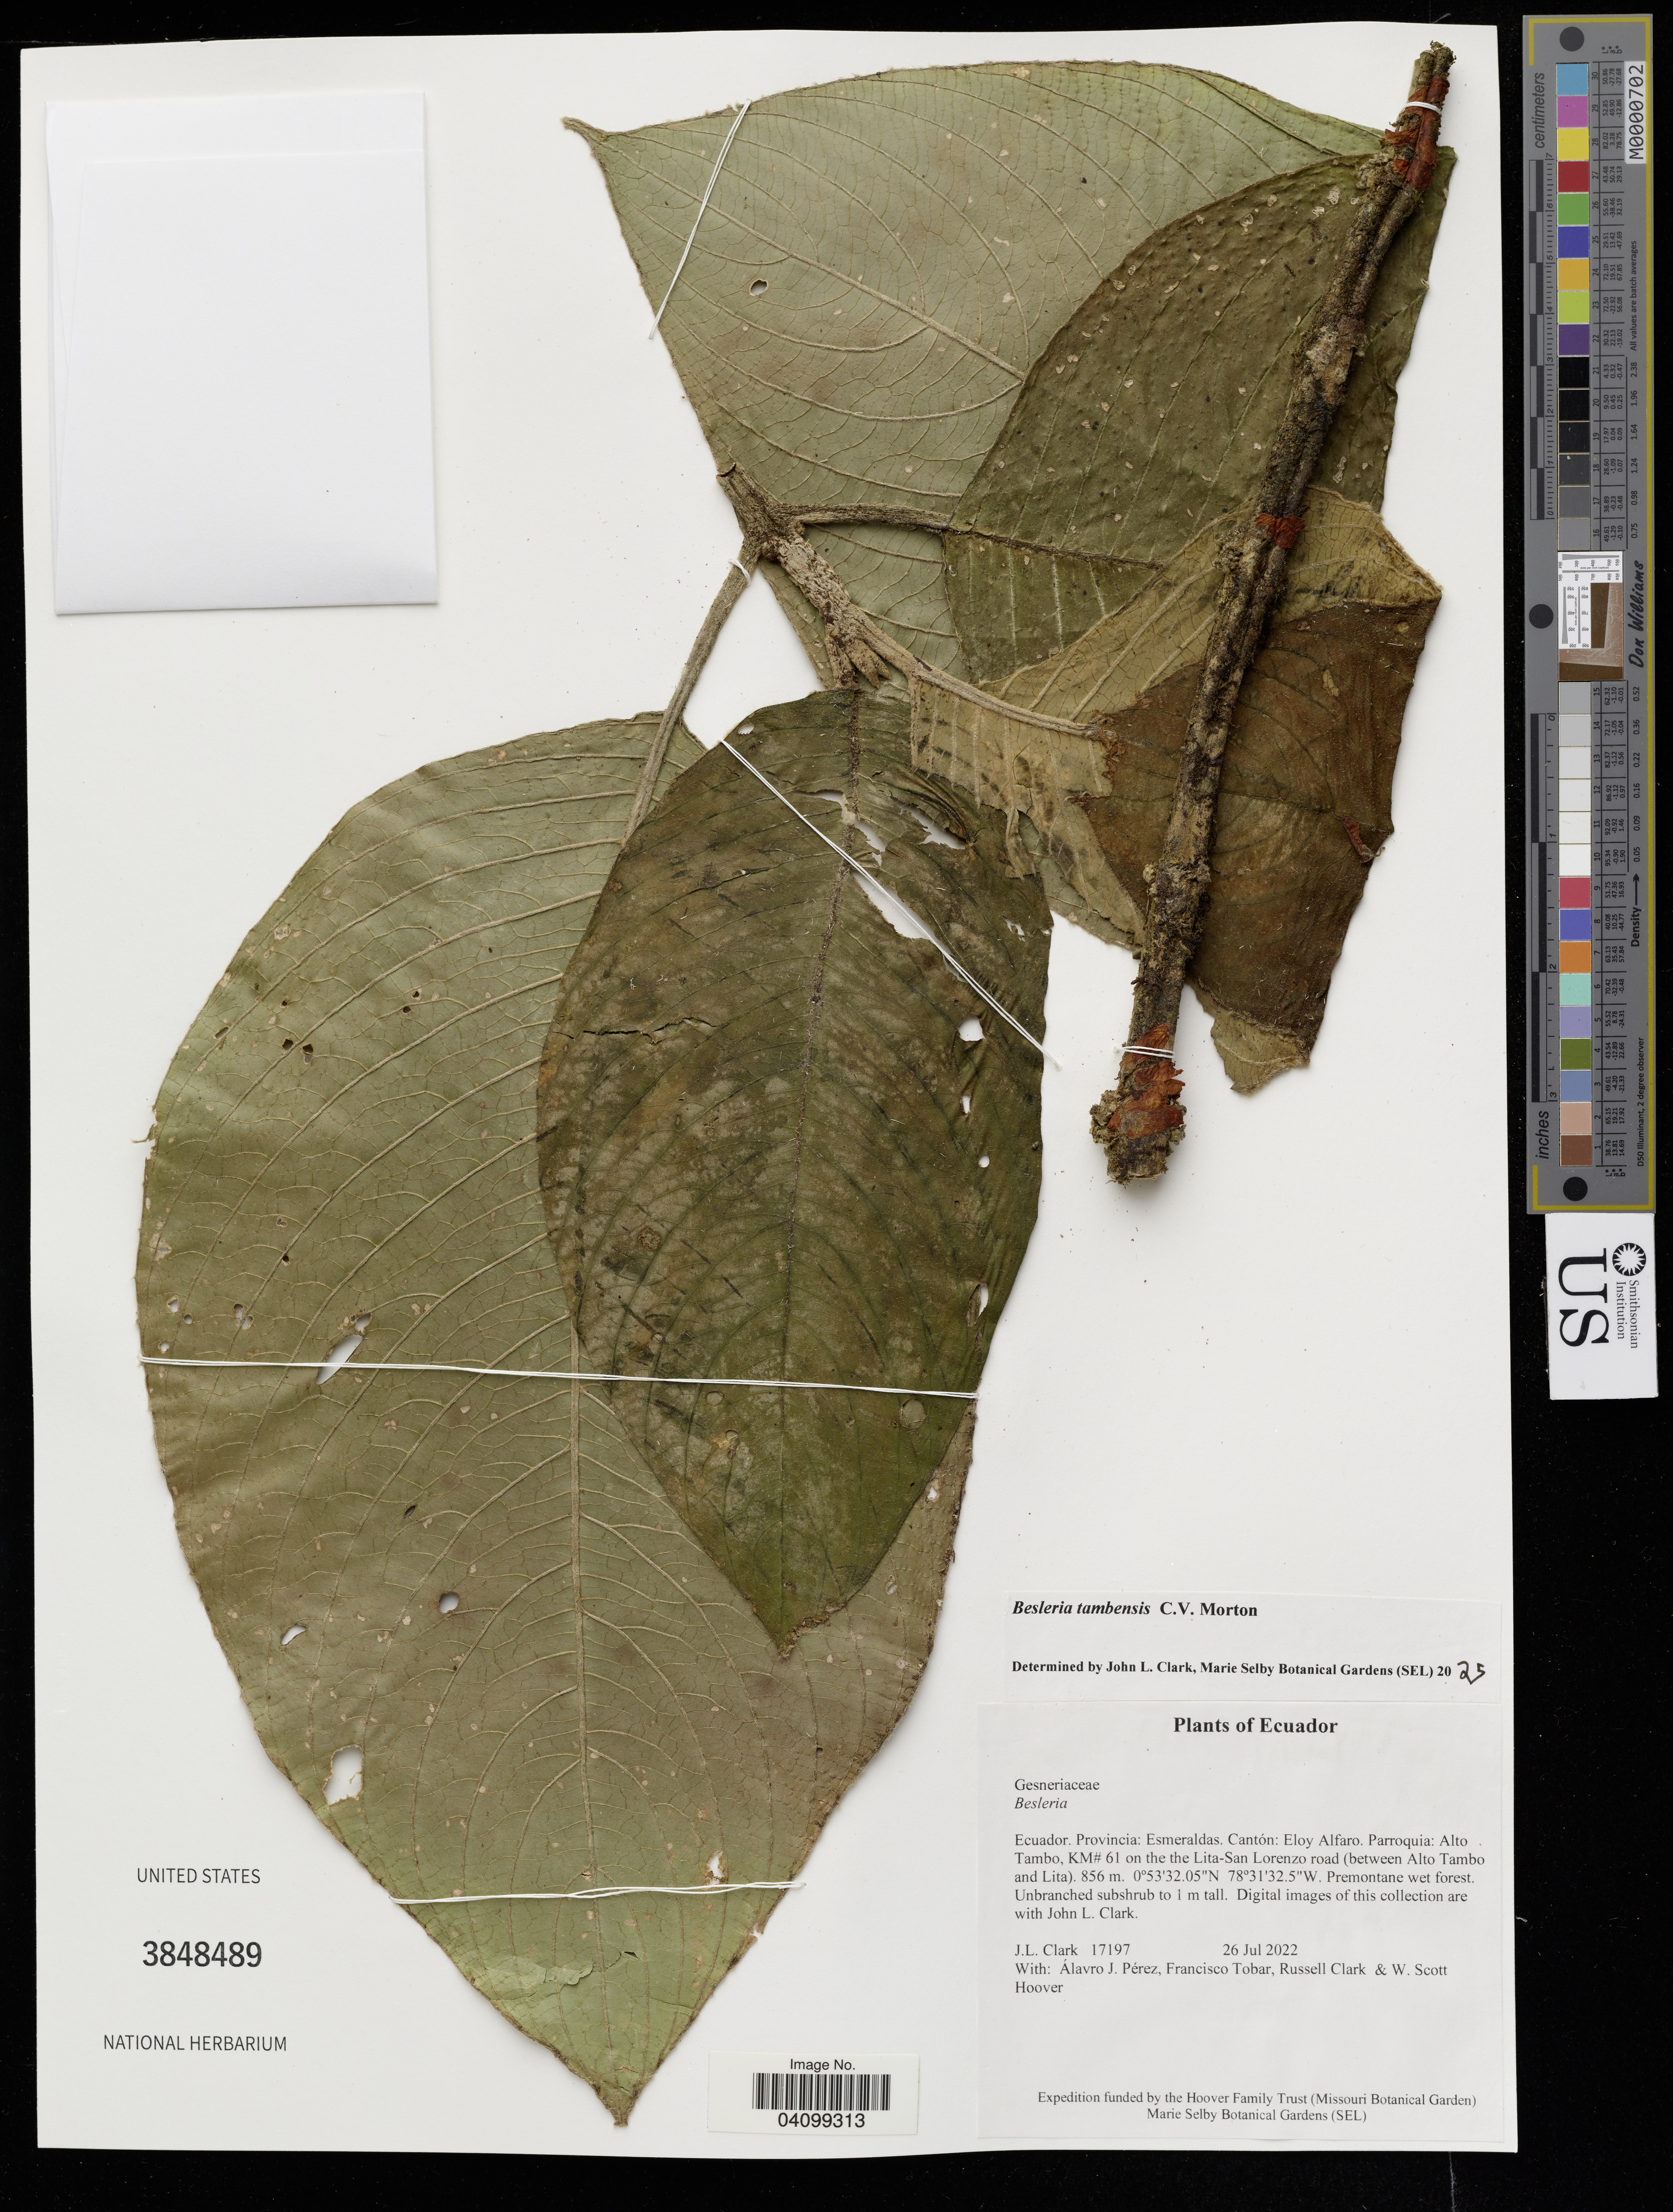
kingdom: Plantae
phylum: Tracheophyta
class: Magnoliopsida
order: Lamiales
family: Gesneriaceae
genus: Besleria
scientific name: Besleria tambensis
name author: C.V. Morton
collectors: J. Clark, A. J. Pérez C. & F. Tobar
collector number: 17197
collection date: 2022-07-26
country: Ecuador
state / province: Esmeraldas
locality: Cantón: Eloy Alfaro. Parroquia: Alto Tambo, KM# 61 on the the Lita-San Lorenzo road (between Alto Tambo and Lita).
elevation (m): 856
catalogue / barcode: US 3848489